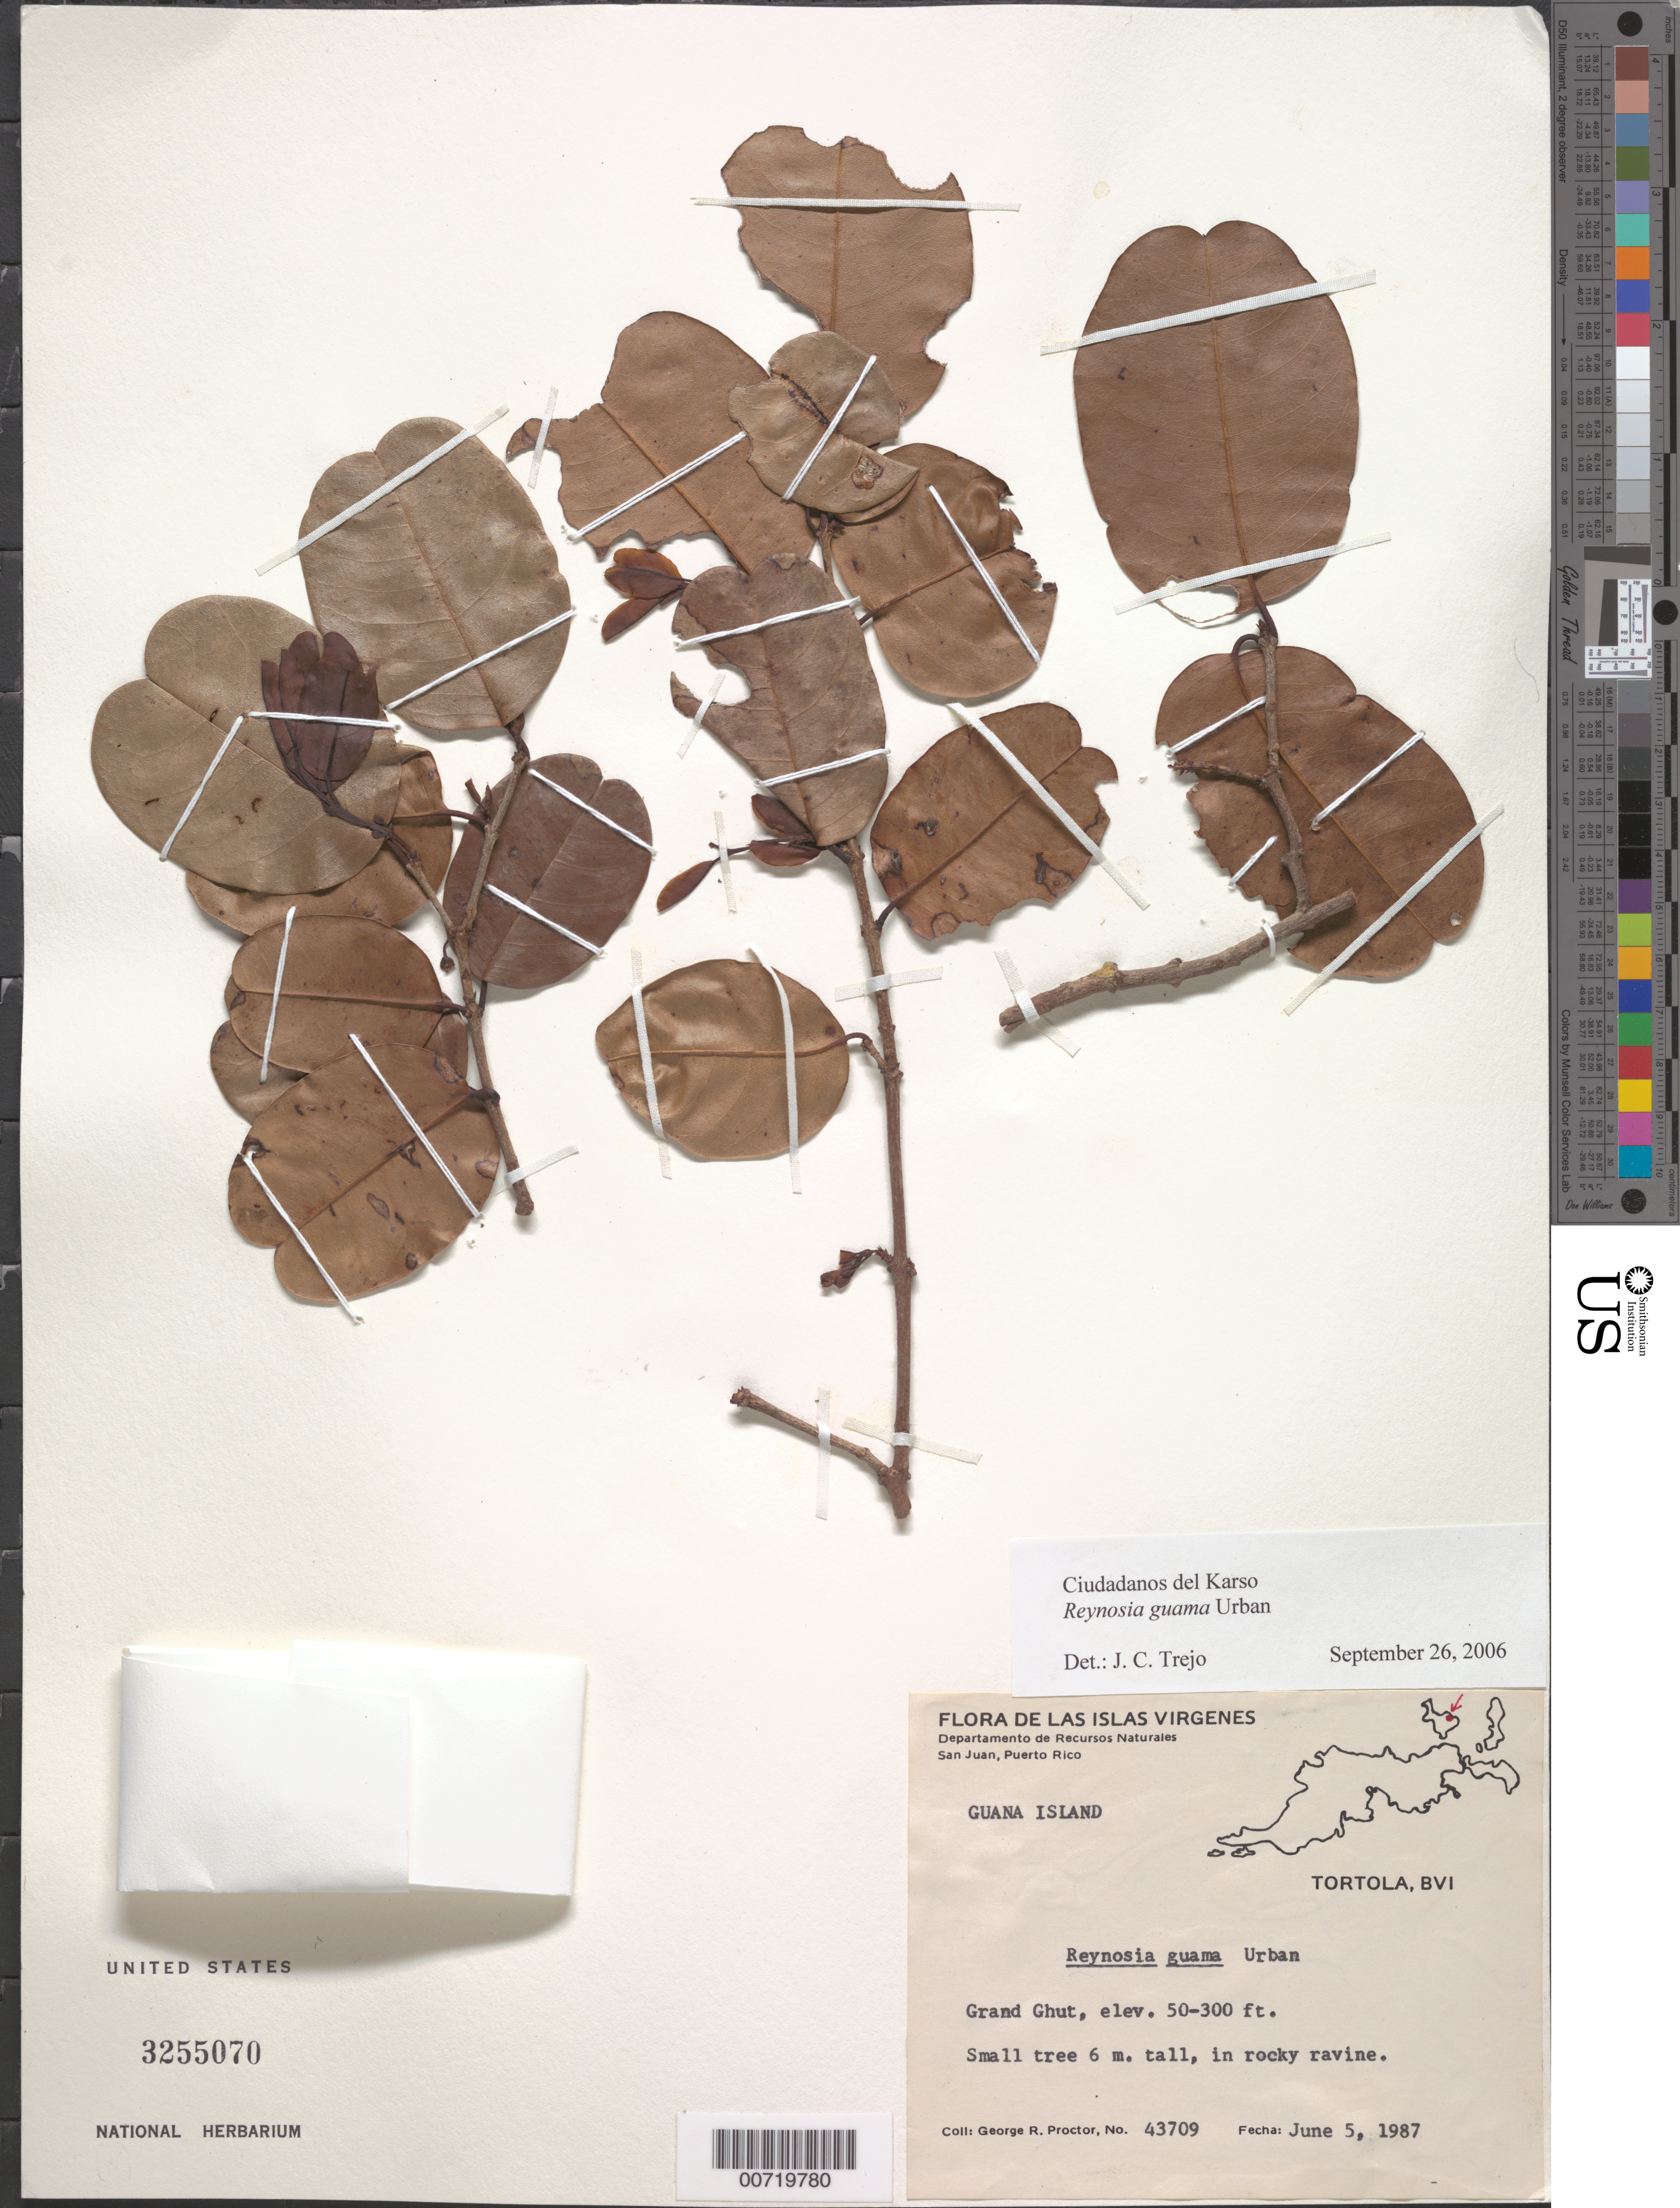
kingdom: Plantae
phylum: Tracheophyta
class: Magnoliopsida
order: Rosales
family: Rhamnaceae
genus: Reynosia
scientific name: Reynosia guama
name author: Urb.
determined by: Trejo-Torres, J. C.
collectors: G. R. Proctor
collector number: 43709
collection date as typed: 05 Jun 1987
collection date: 1987-06-05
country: British Virgin Islands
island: Guana Island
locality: Guana I., Grand Ghut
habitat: Rocky ravine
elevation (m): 15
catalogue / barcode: US 3255070